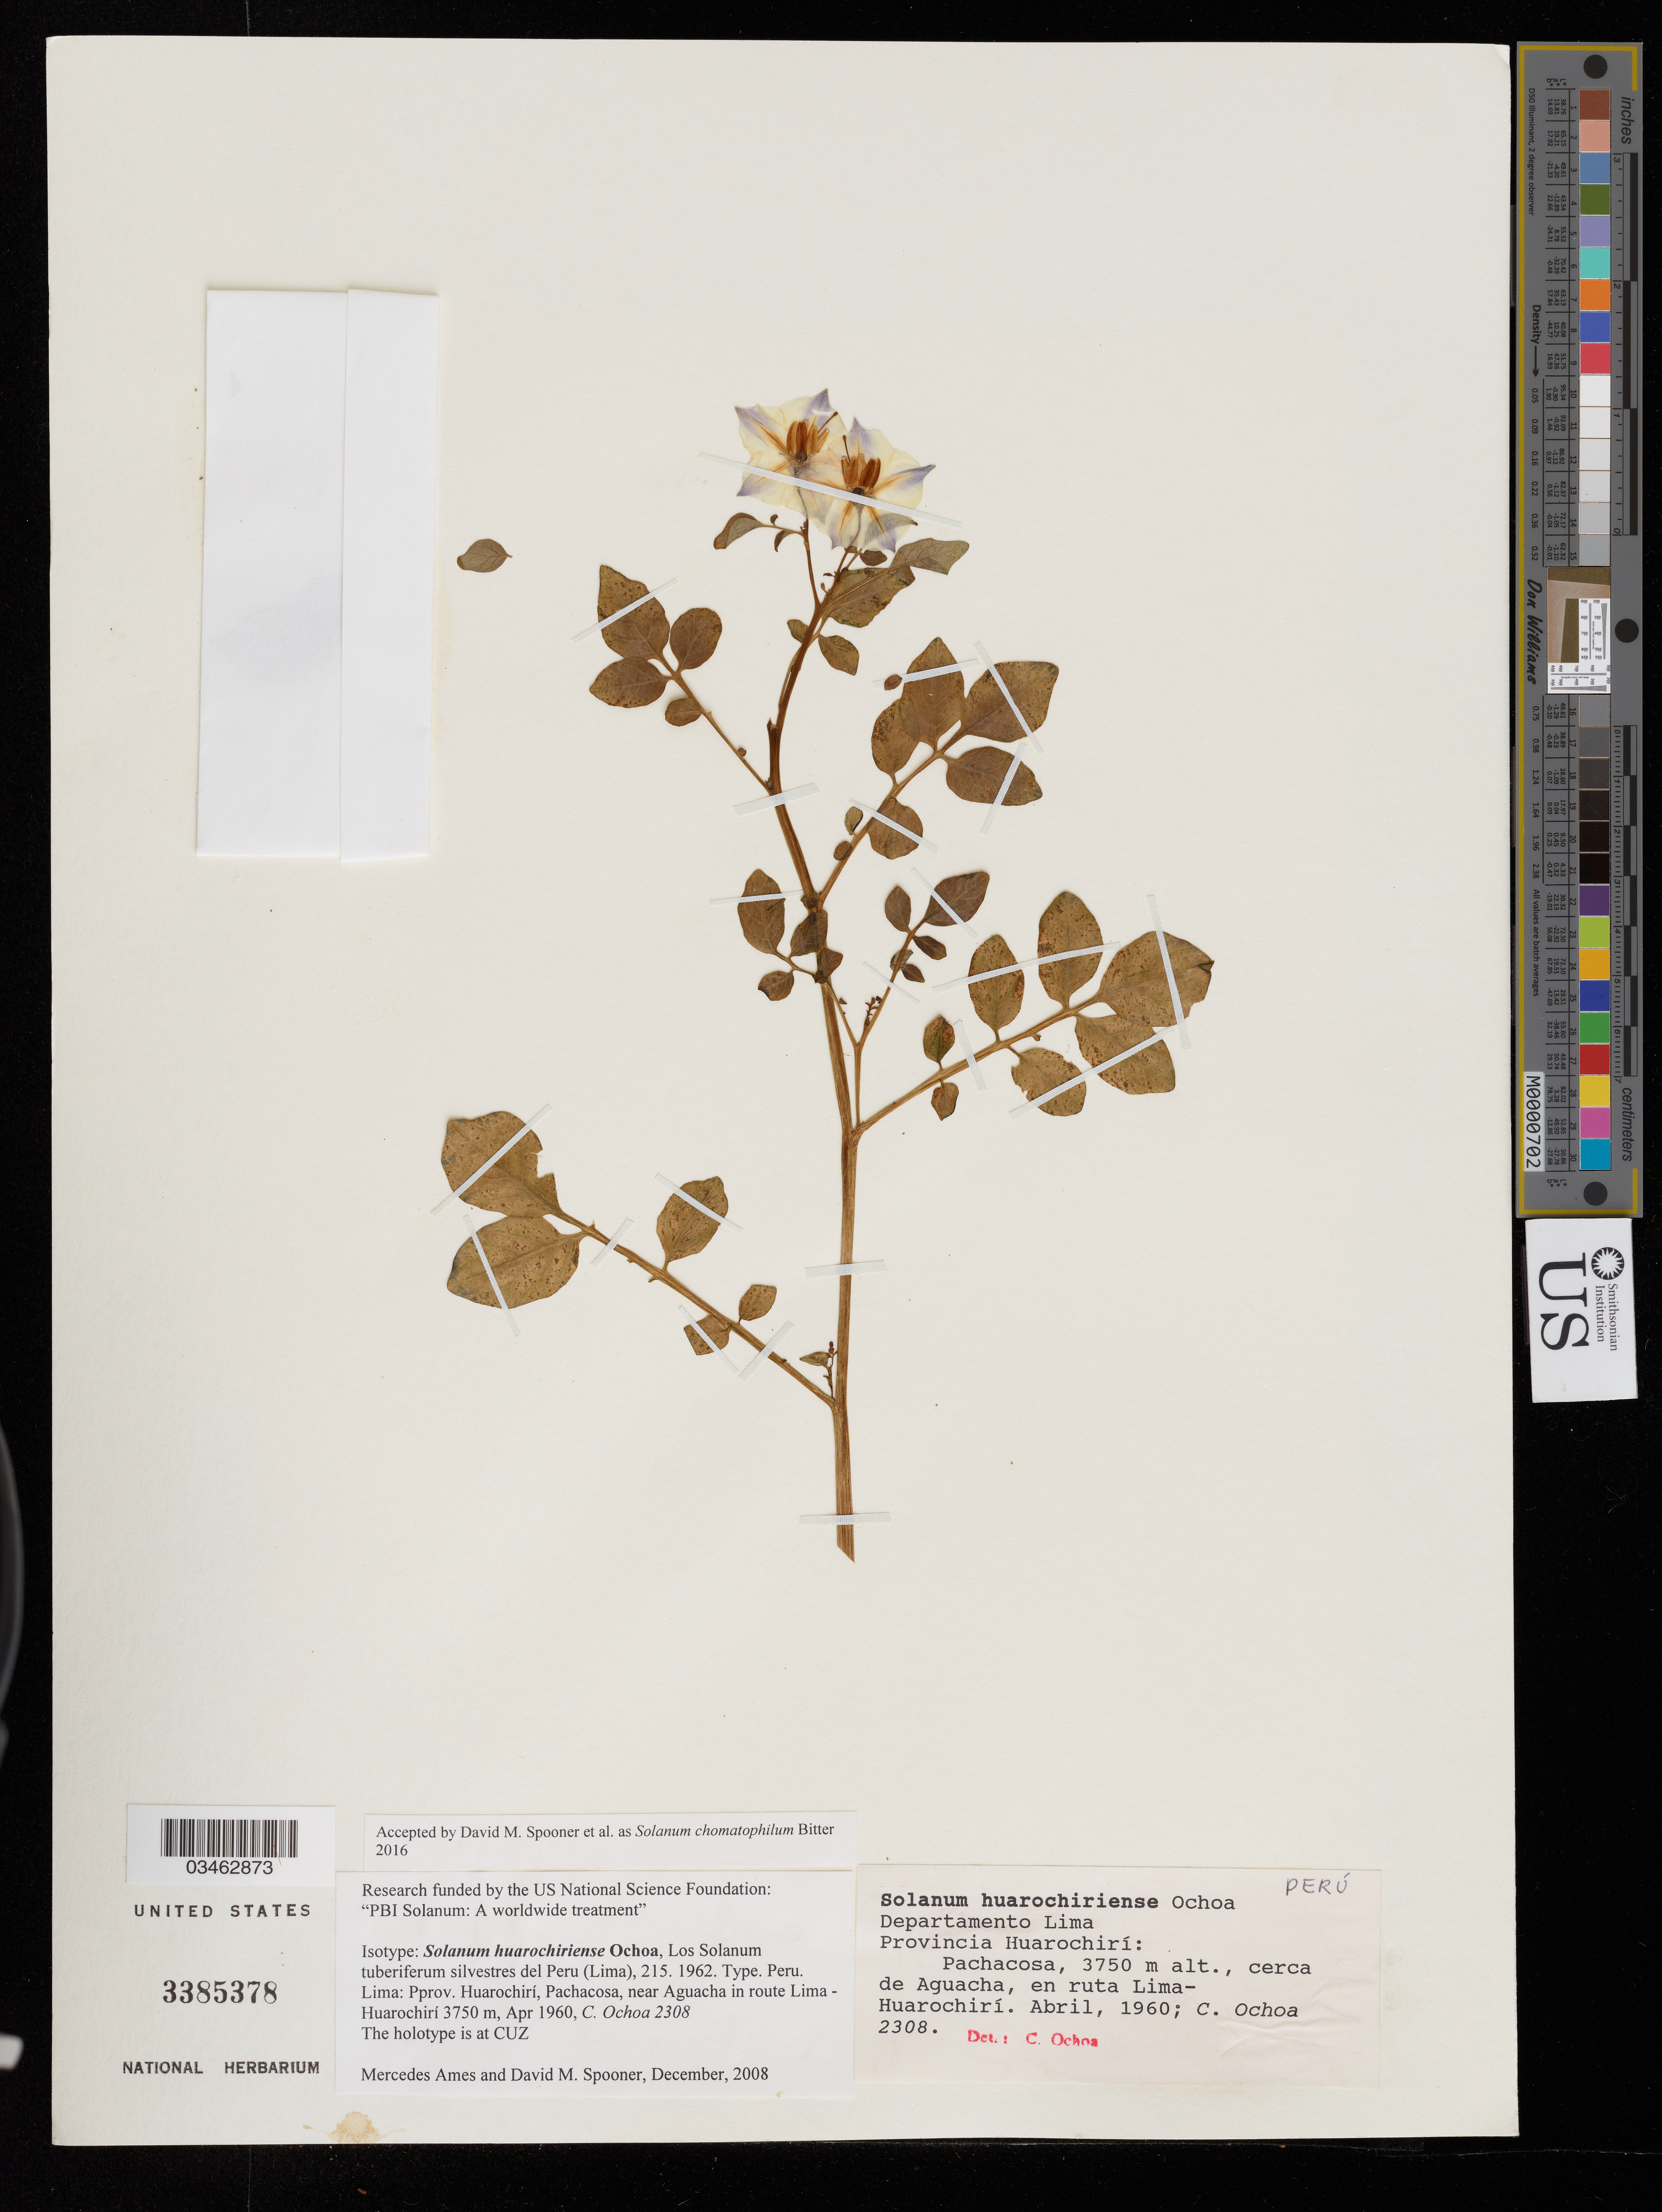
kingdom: Plantae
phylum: Tracheophyta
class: Magnoliopsida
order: Solanales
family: Solanaceae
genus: Solanum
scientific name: Solanum huarochiriense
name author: Ochoa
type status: Isotype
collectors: C. Ochoa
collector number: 2308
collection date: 1960-04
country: Peru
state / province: Lima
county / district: Huarochirí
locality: Pachacosa, cerca de Aguacha, en ruta Lima-Huarochiri.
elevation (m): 3750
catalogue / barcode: US 3385378